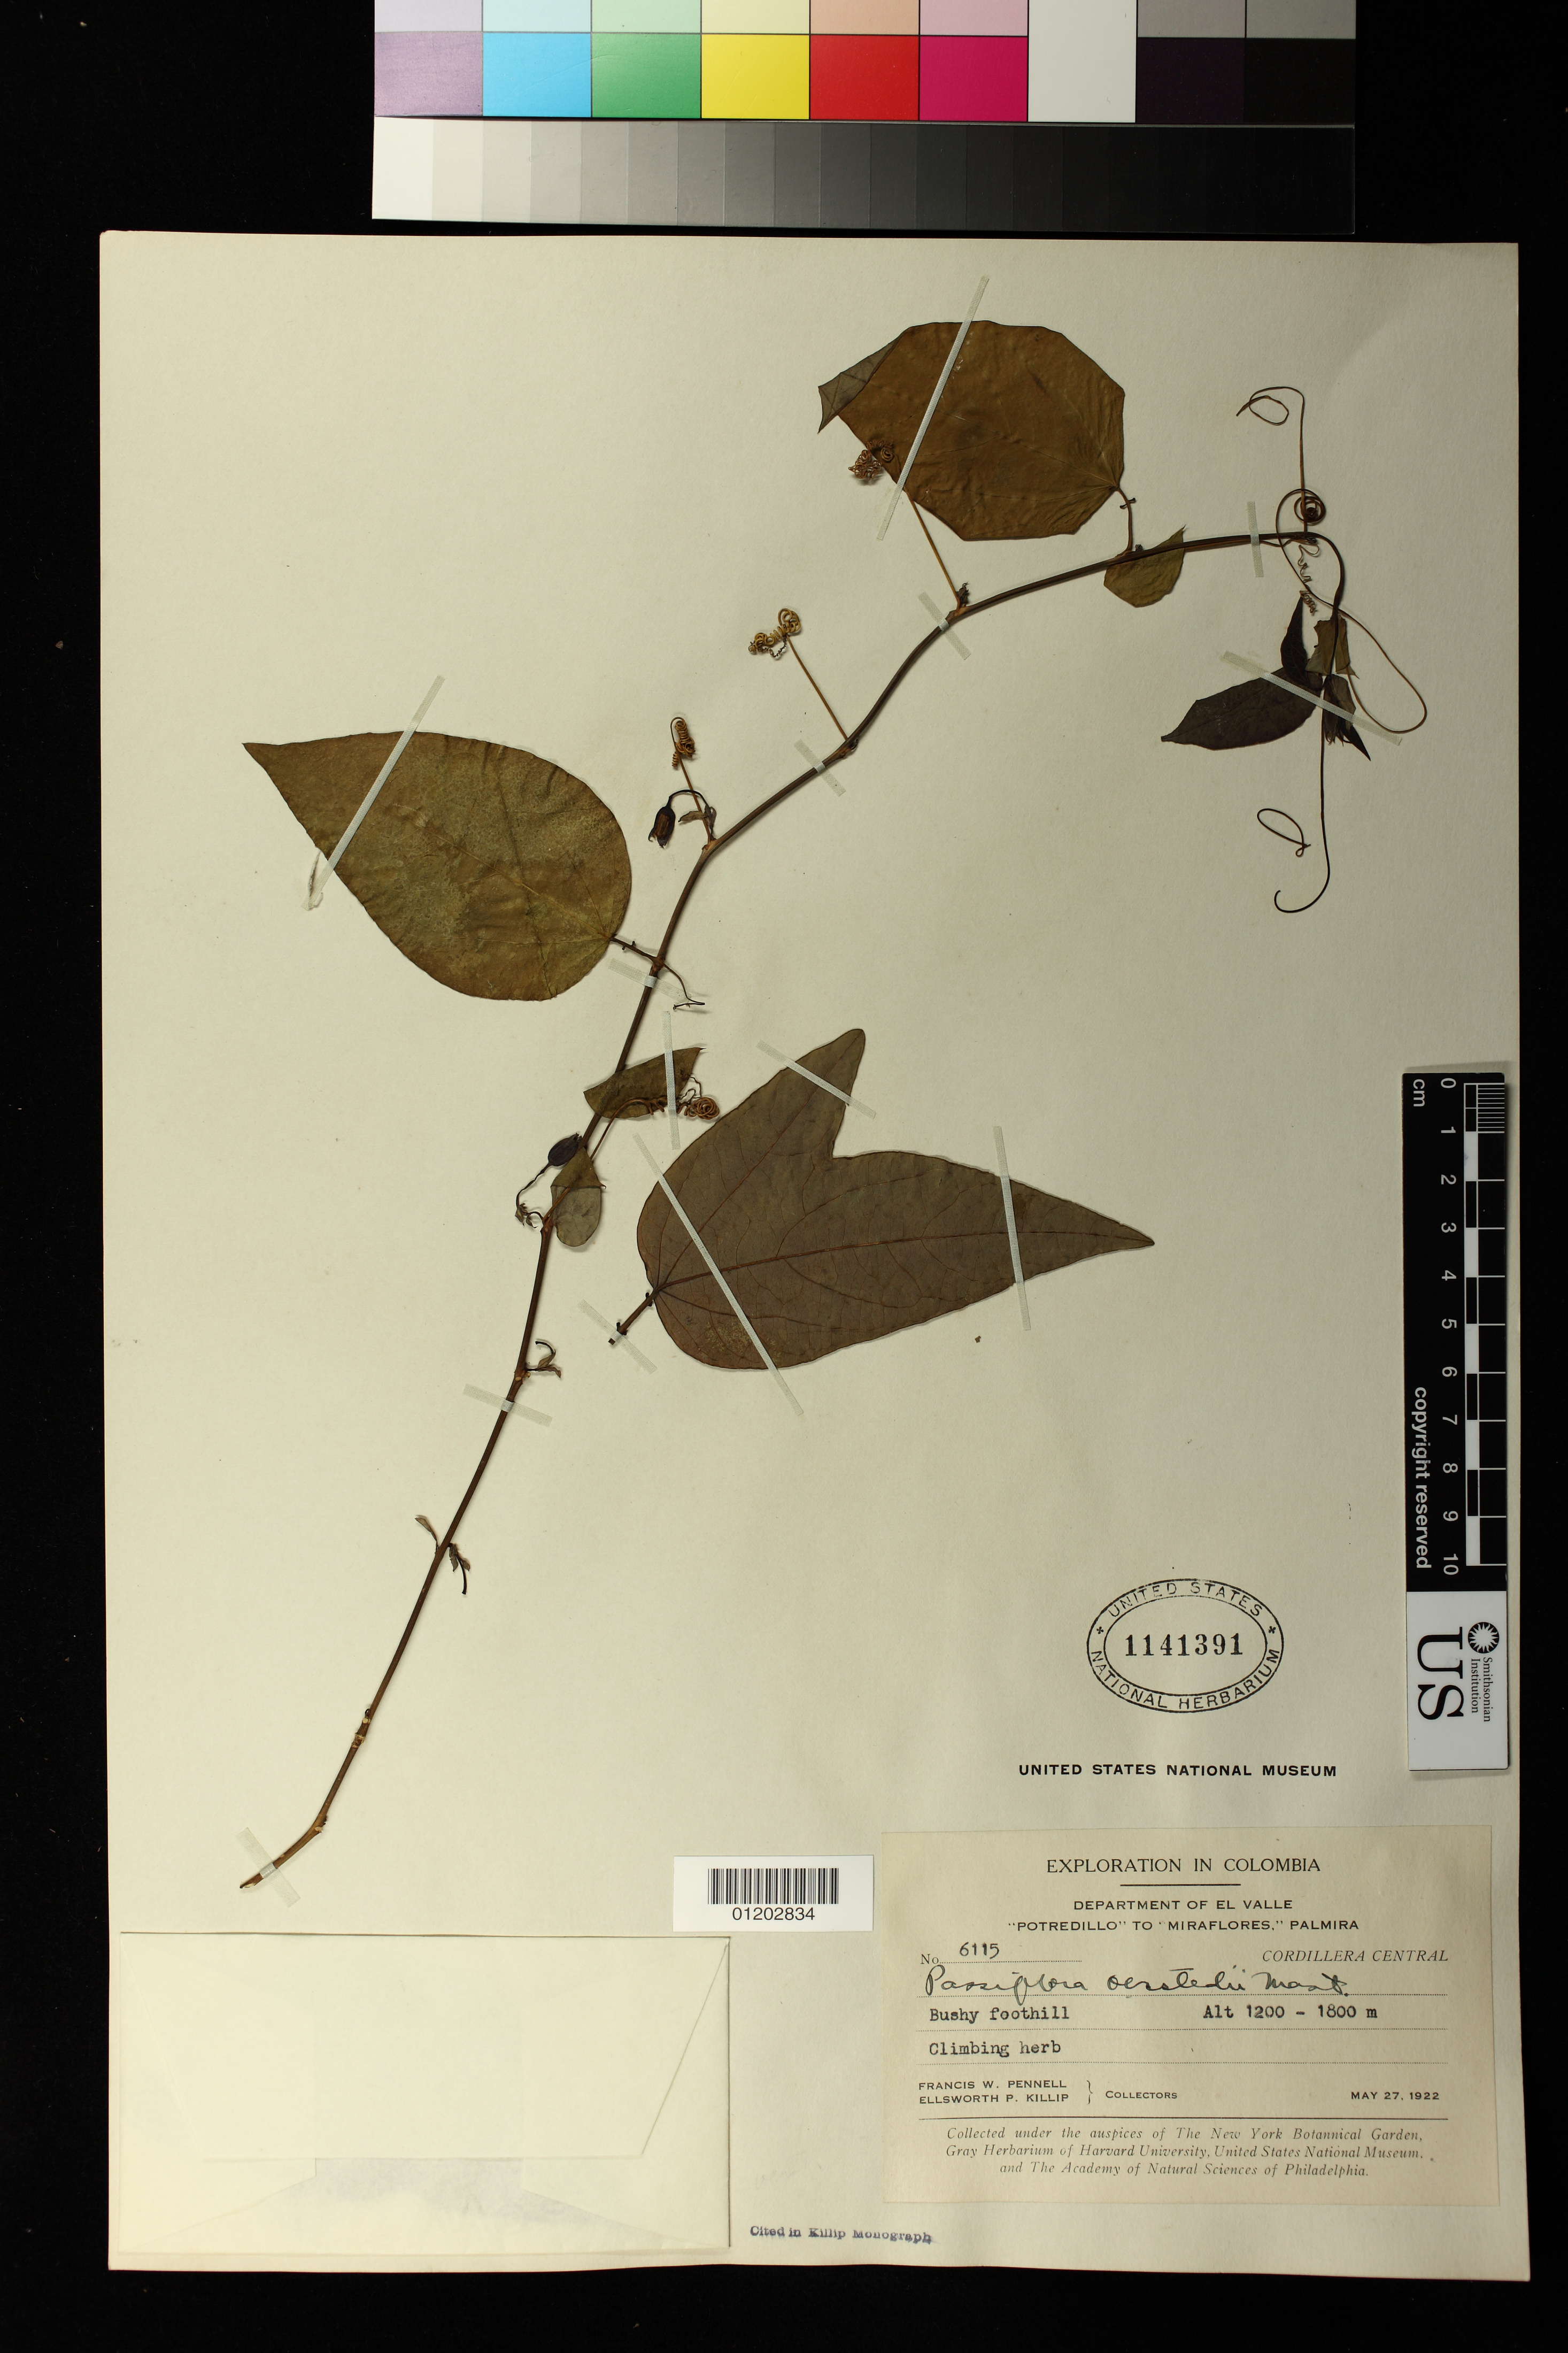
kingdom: Plantae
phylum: Tracheophyta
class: Magnoliopsida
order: Malpighiales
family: Passifloraceae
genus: Passiflora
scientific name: Passiflora oerstedii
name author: Mast. in Mart.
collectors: F. W. Pennell & E. P. Killip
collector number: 6115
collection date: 1922-05-27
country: Colombia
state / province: Valle del Cauca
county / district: Palmira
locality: "Potredillo" to "Miraflores"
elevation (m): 1200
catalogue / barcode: US 1141391